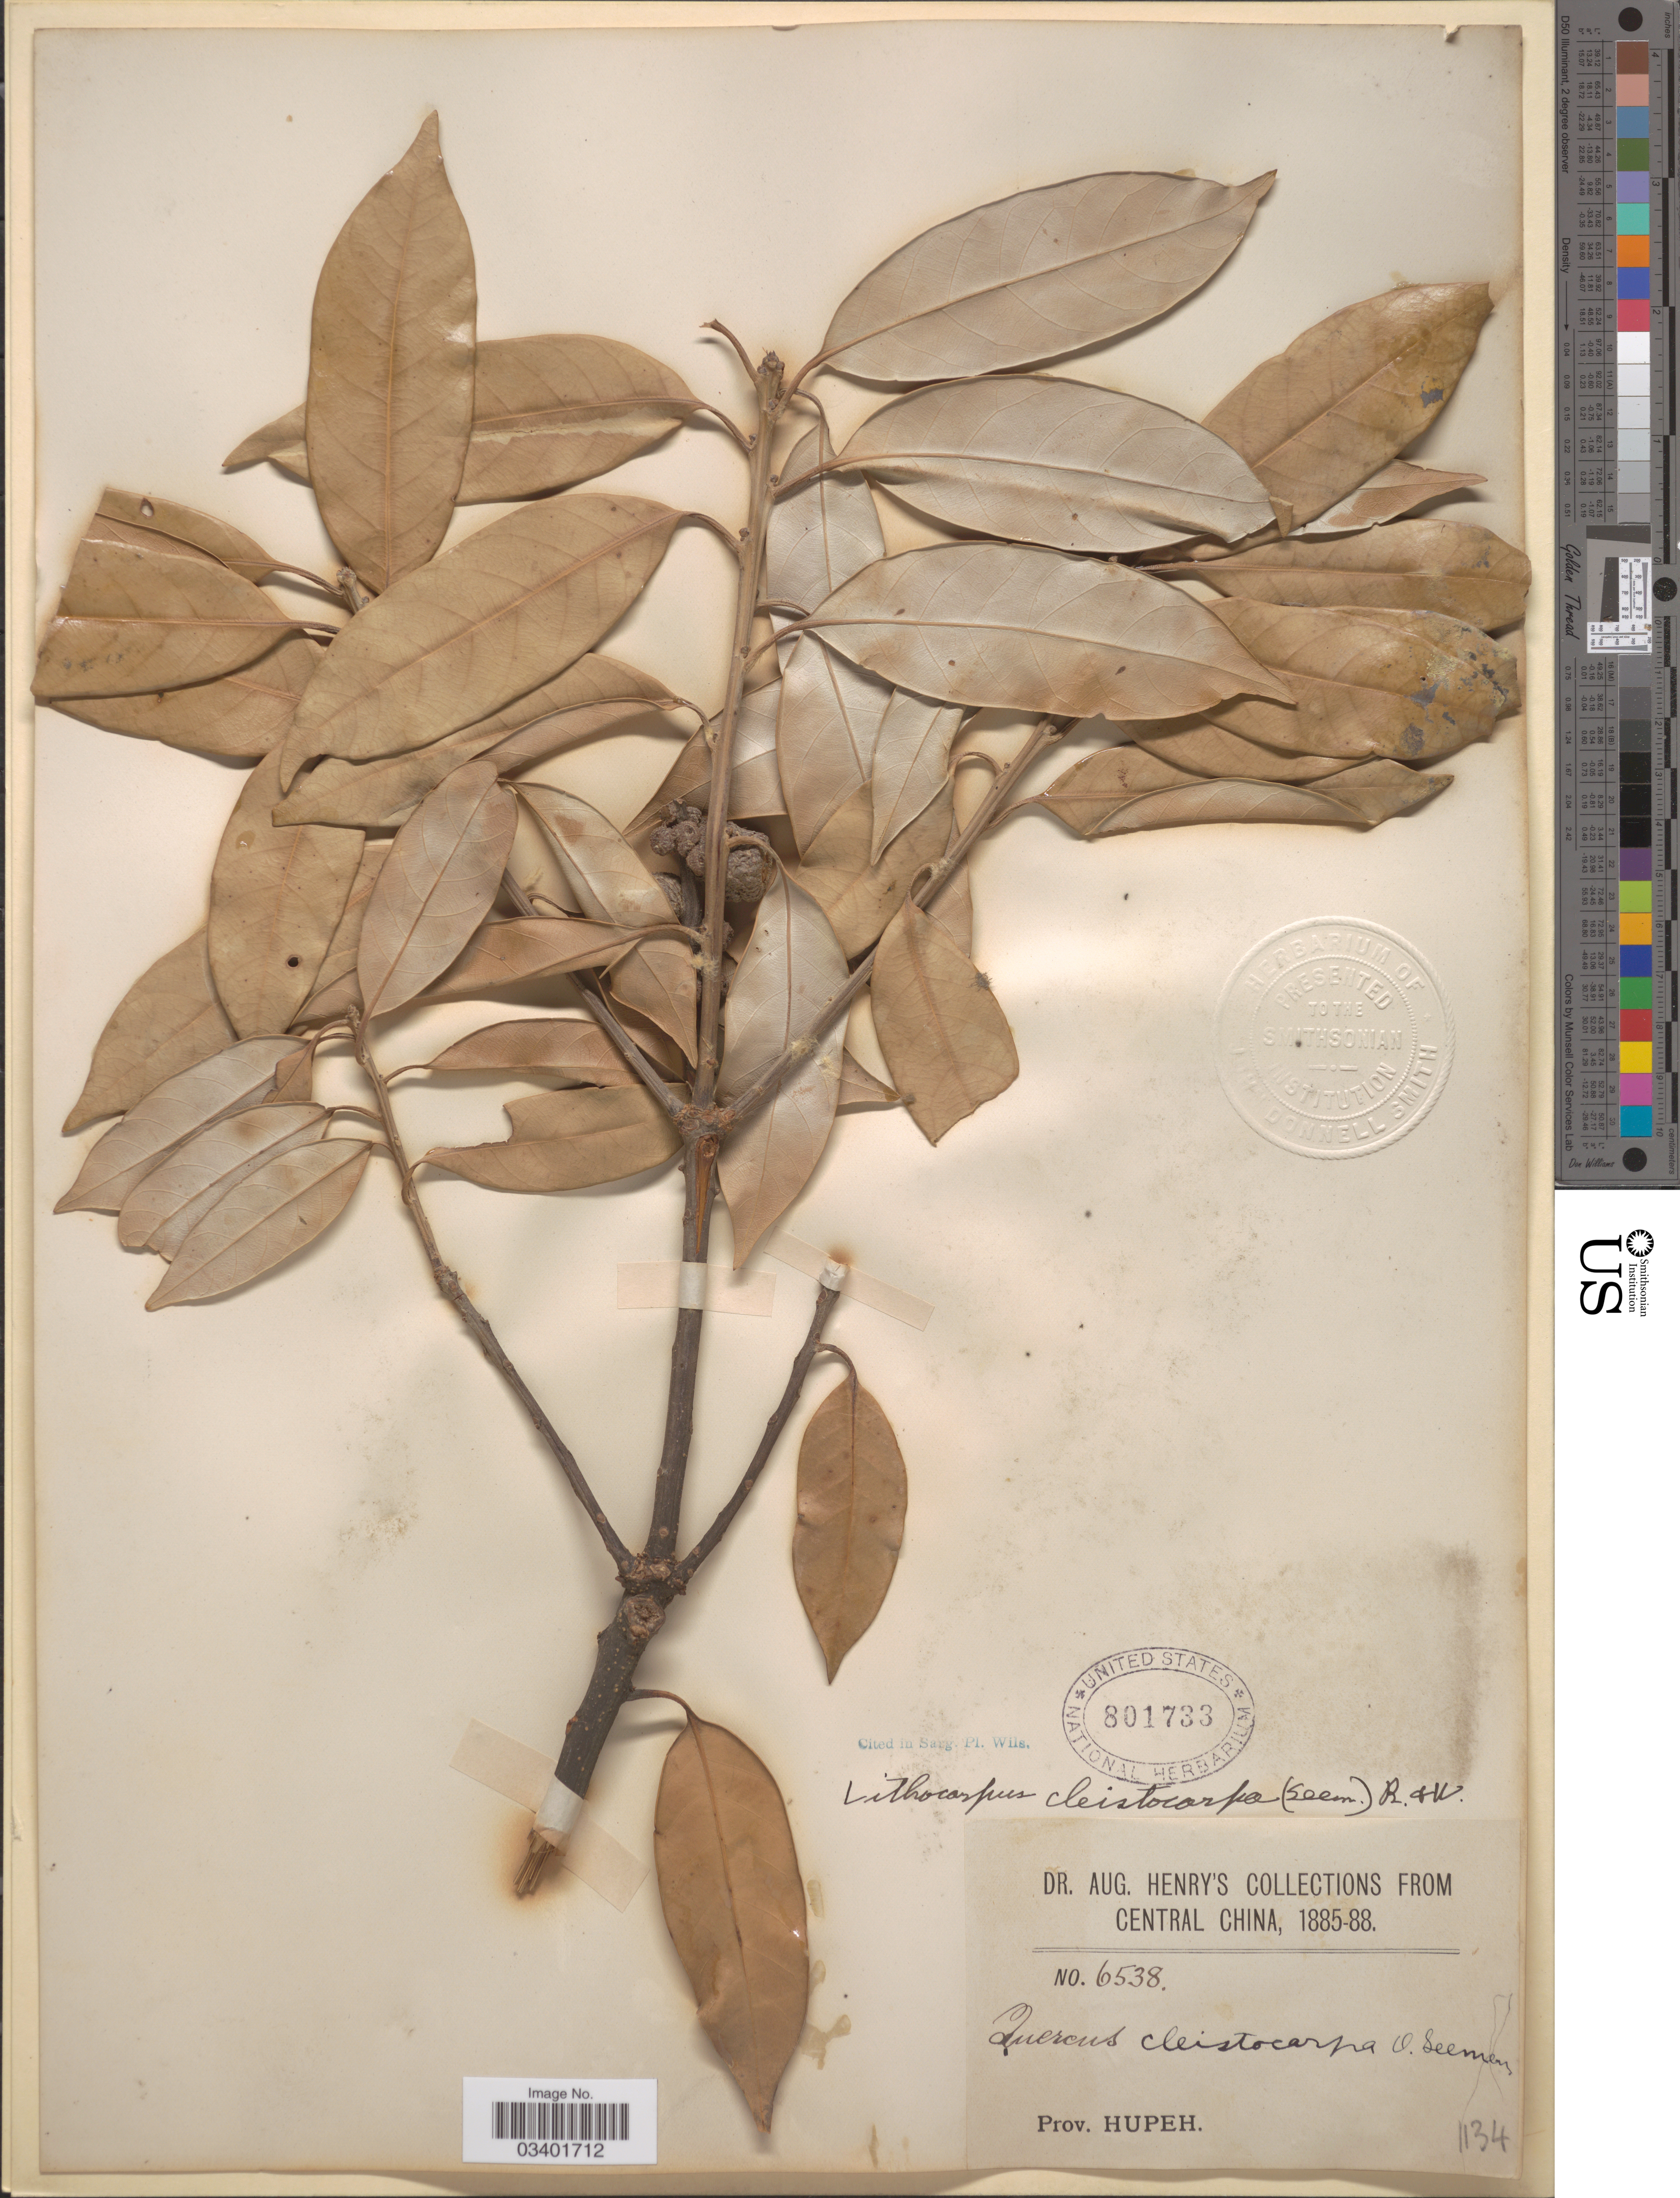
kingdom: Plantae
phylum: Tracheophyta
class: Magnoliopsida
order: Fagales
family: Fagaceae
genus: Lithocarpus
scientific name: Lithocarpus cleistocarpus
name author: (Seemen) Rehder & E.H. Wilson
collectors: A. Henry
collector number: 6538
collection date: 1885/1888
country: China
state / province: Hubei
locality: Central China, Prov. Hupeh.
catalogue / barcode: US 801733